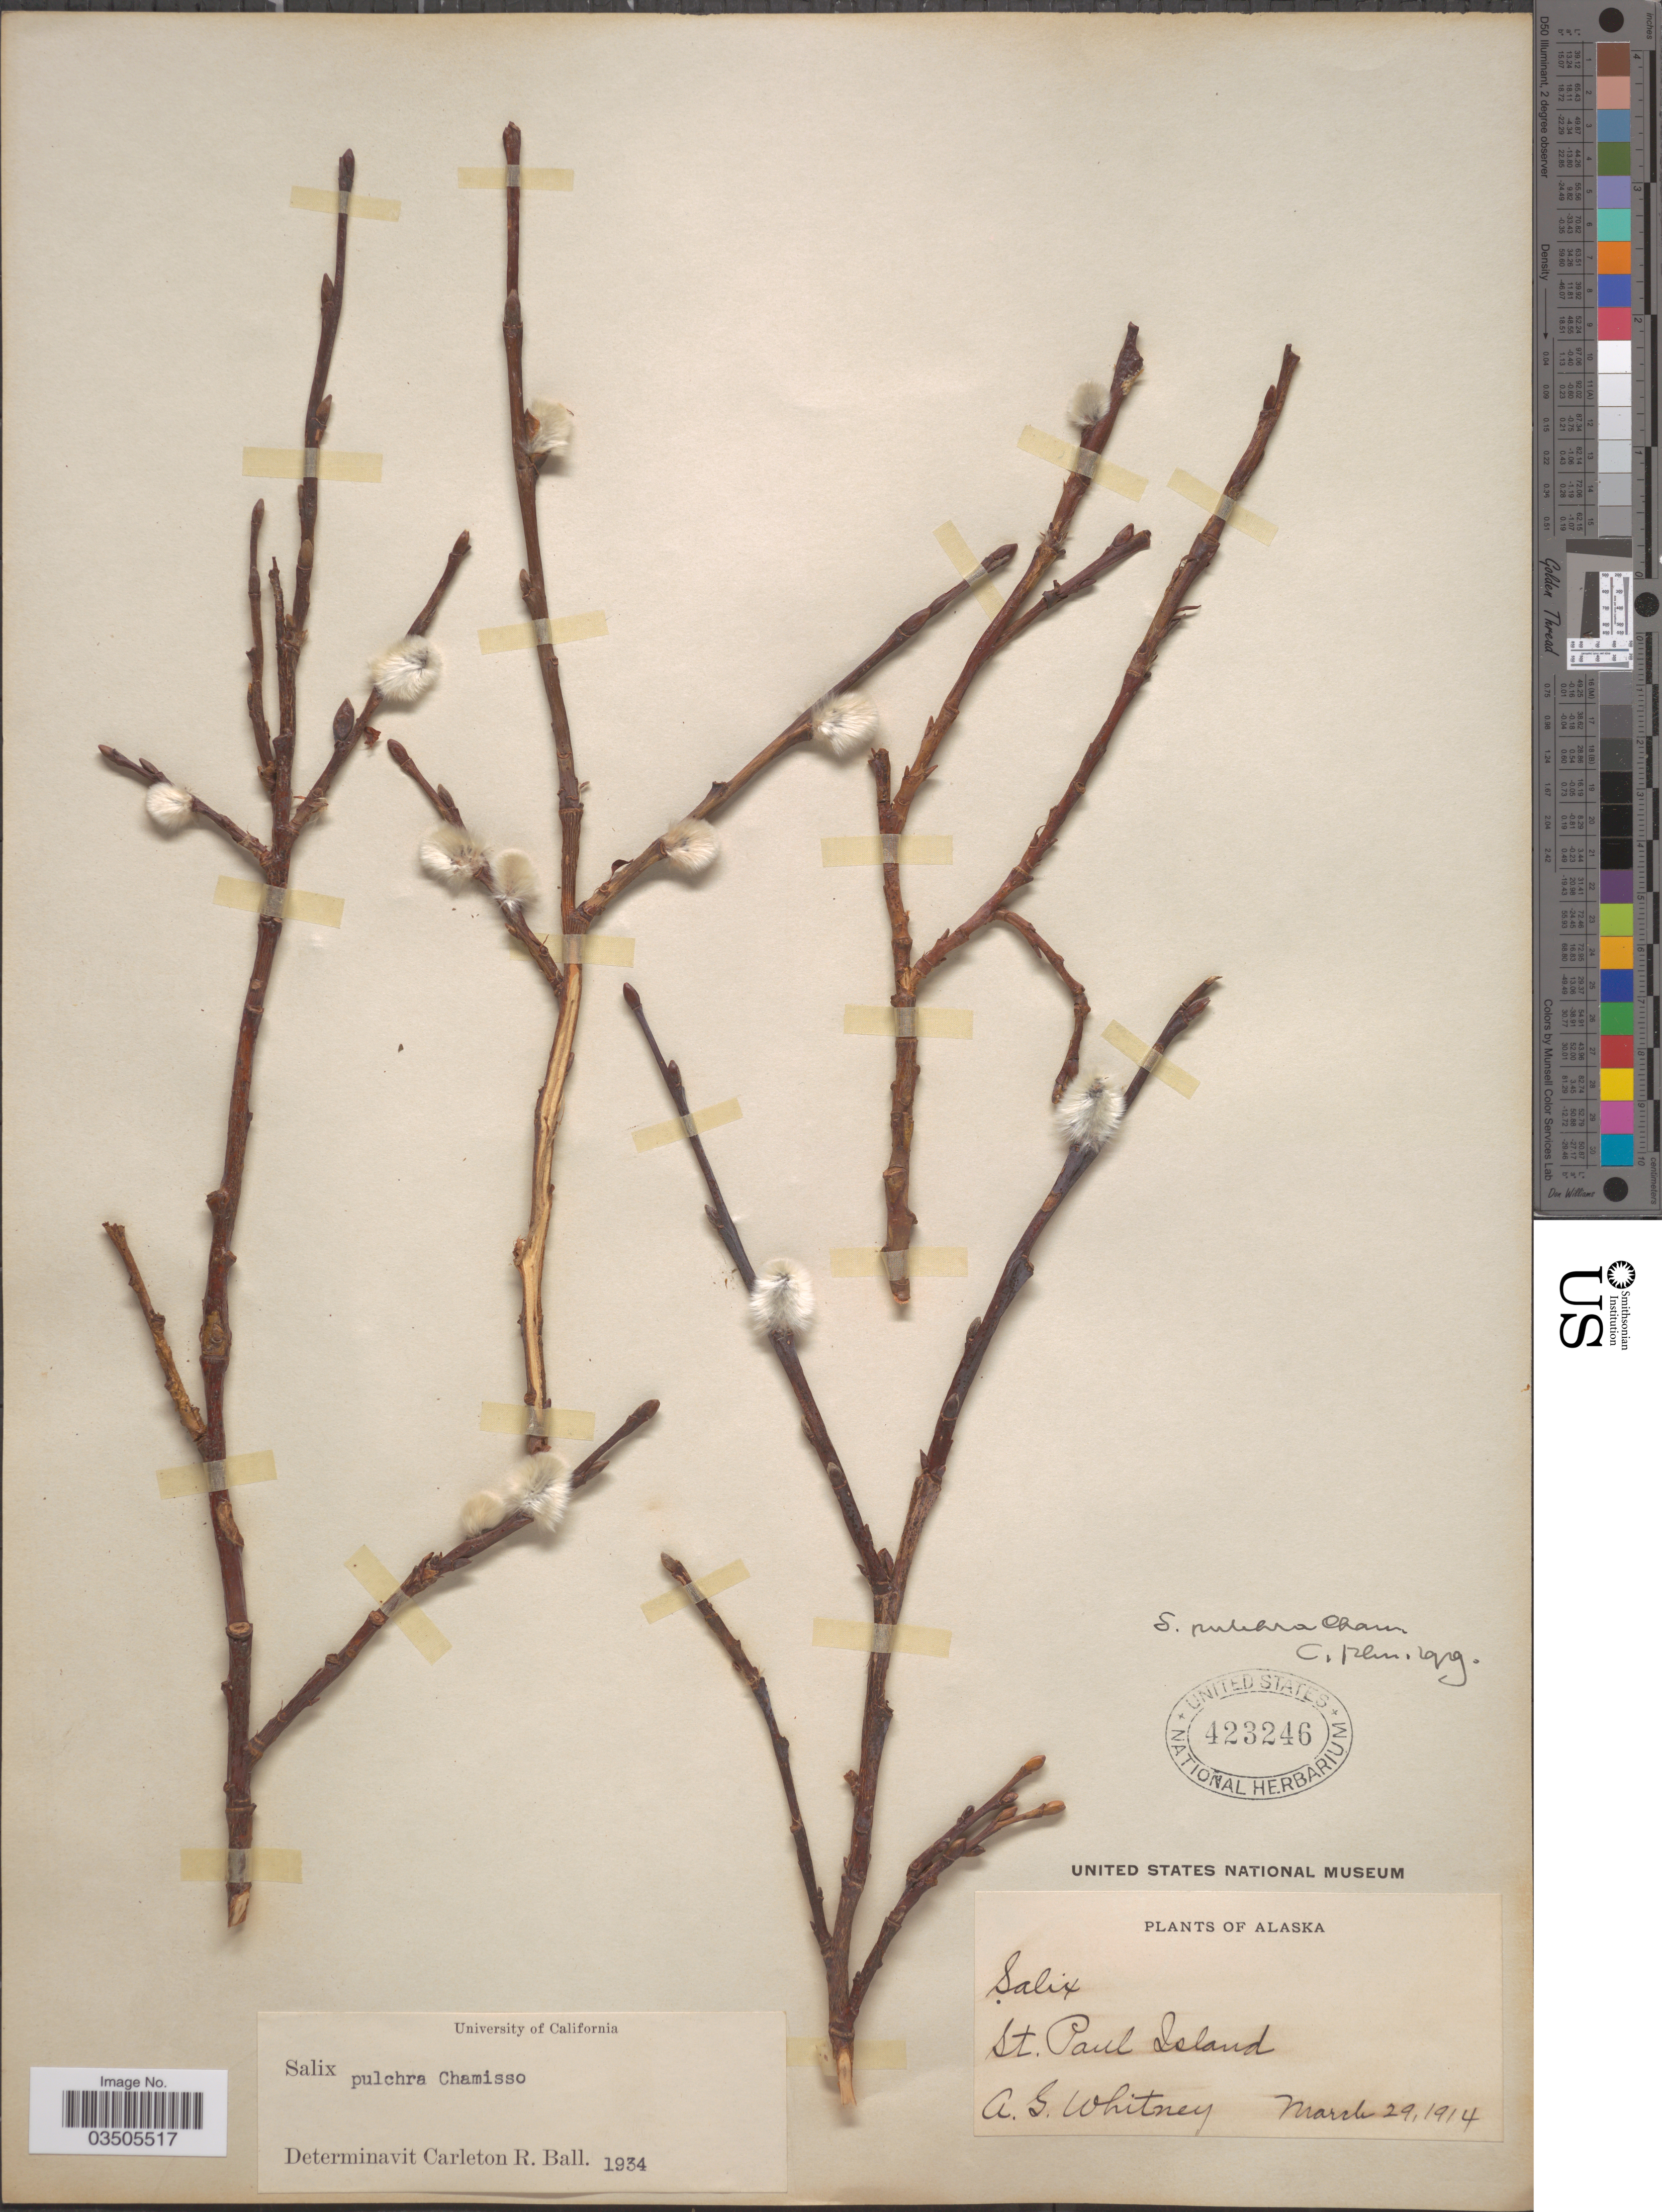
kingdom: Plantae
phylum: Tracheophyta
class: Magnoliopsida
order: Malpighiales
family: Salicaceae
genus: Salix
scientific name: Salix pulchra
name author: Cham.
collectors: A. Whitney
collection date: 1914-03-29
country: United States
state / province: Alaska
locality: St. Paul Island.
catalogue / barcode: US 423246